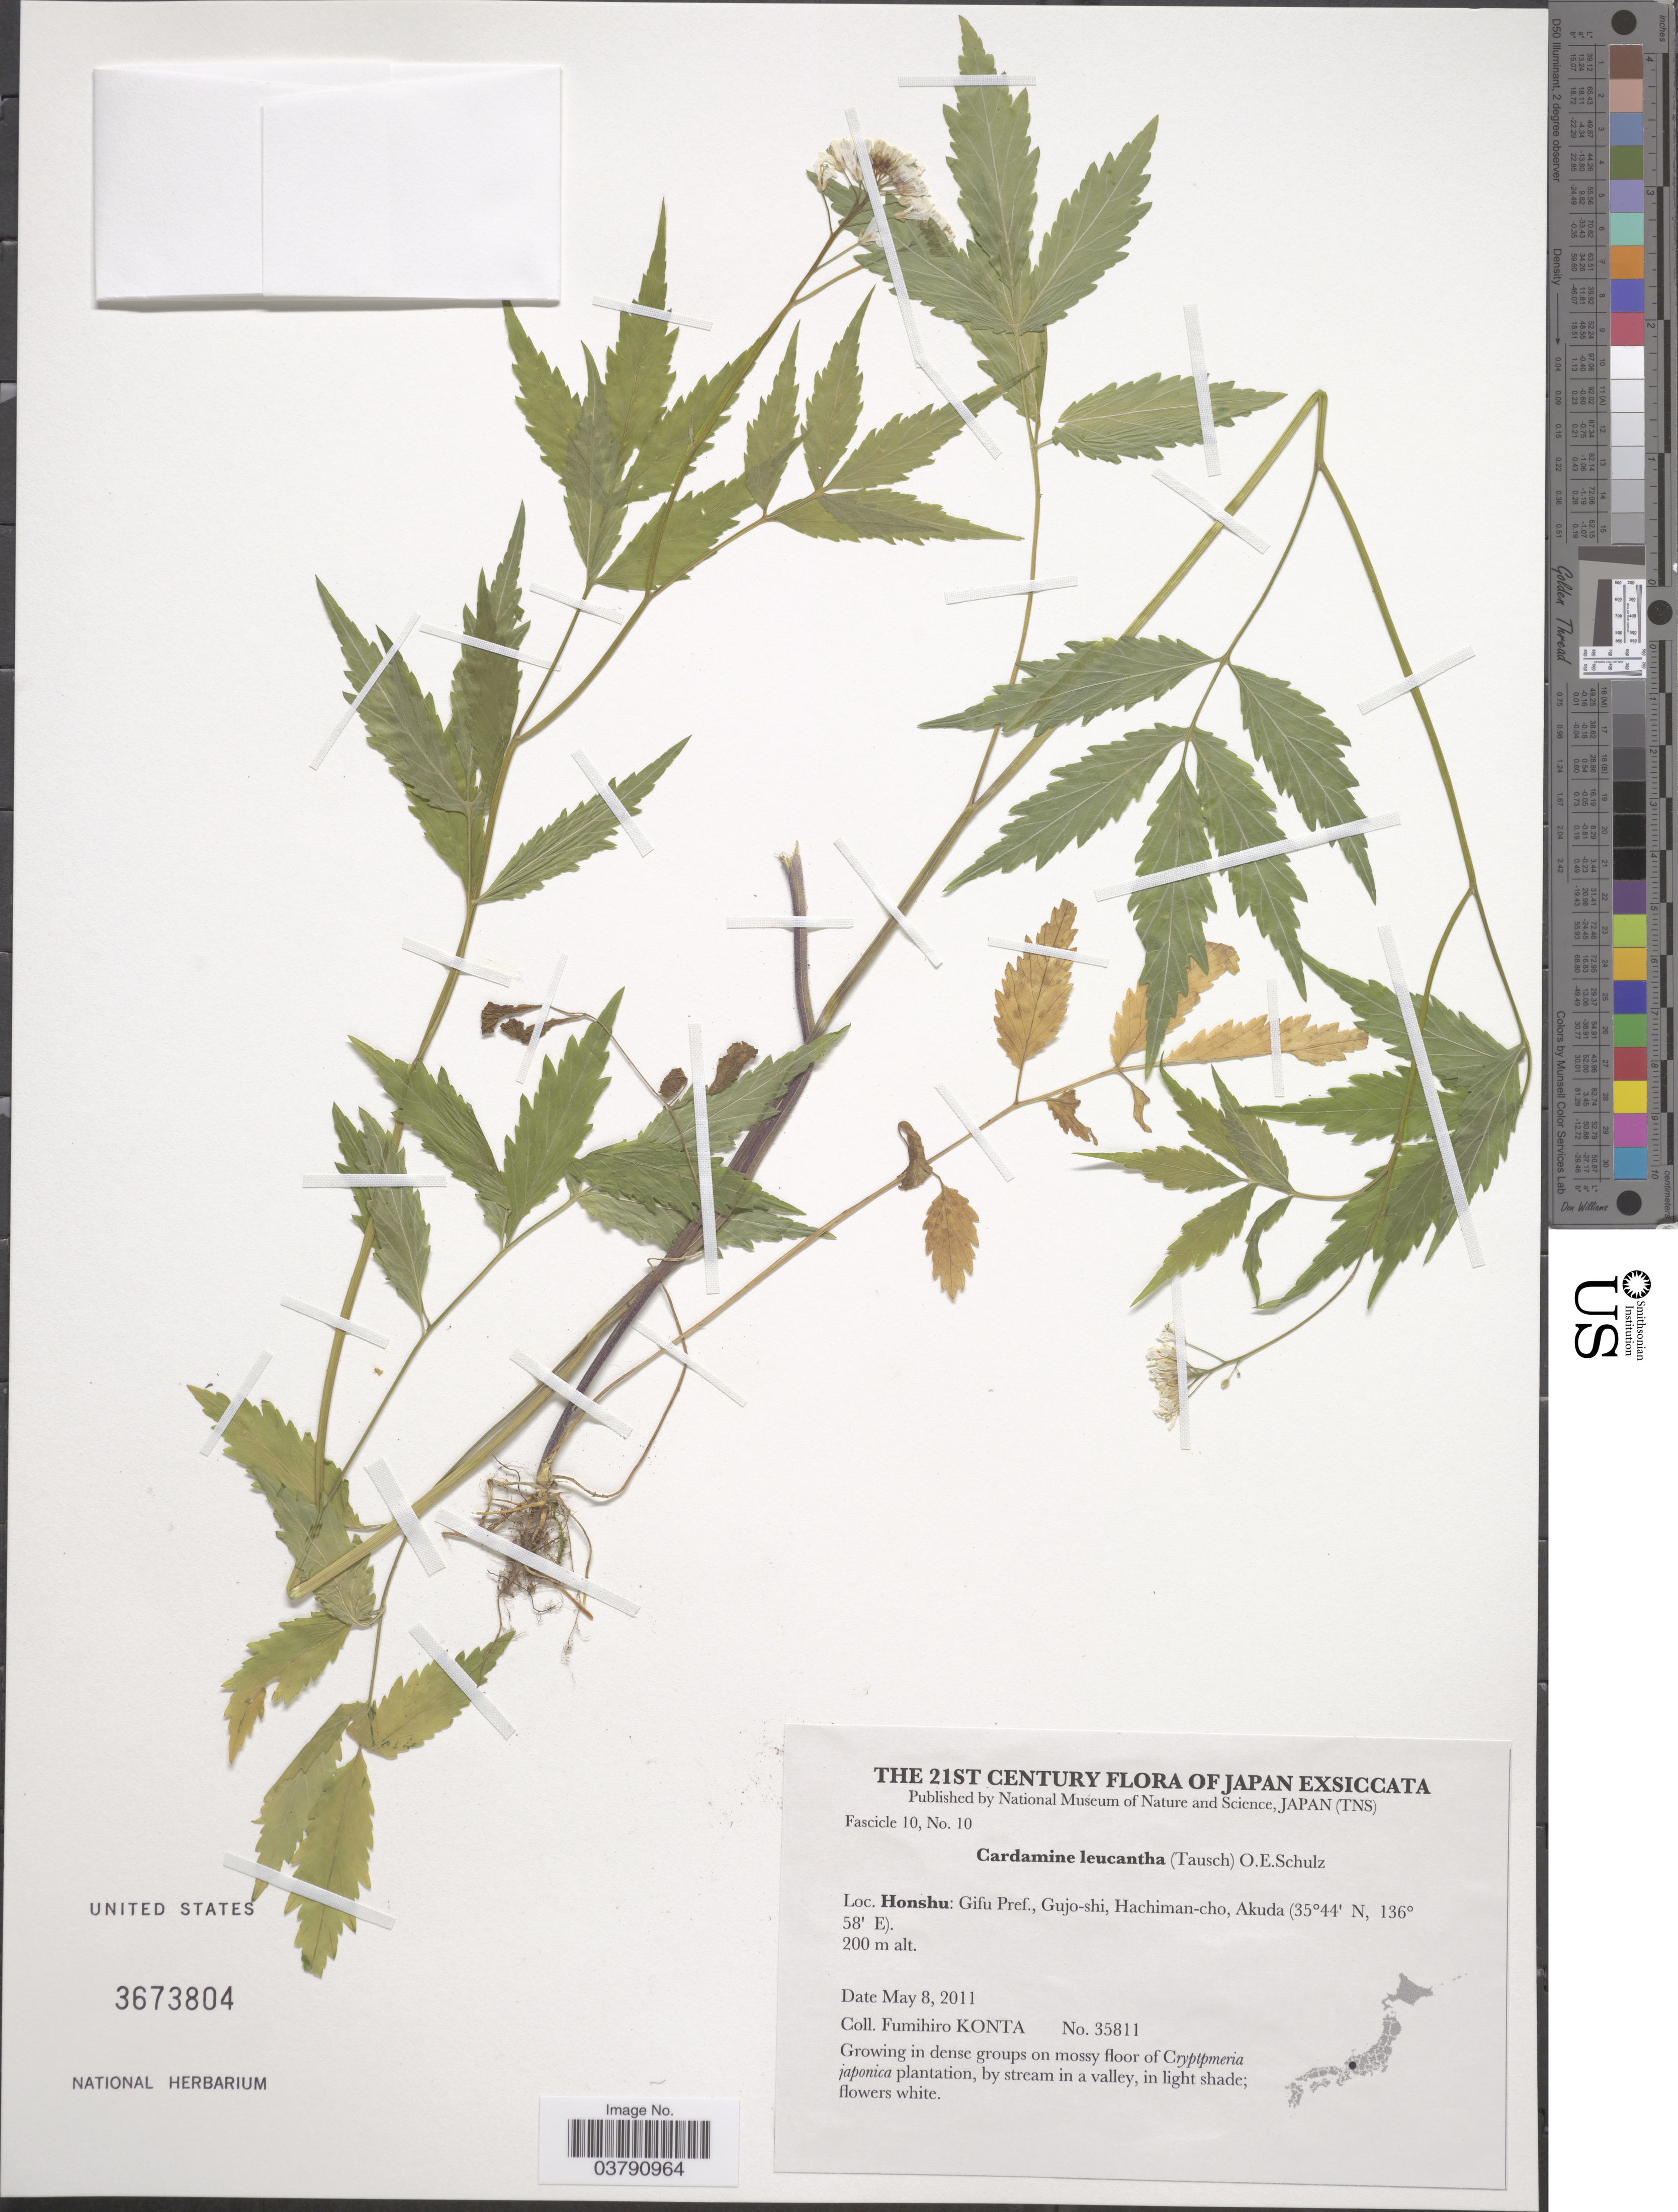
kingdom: Plantae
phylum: Tracheophyta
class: Magnoliopsida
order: Brassicales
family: Brassicaceae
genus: Cardamine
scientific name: Cardamine leucantha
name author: (Tausch) O.E. Schulz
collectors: F. Konta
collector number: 35811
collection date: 2011-05-08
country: Japan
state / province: Gihu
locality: Honshu: Gifu Pref., Gujo-shi, Hachiman-cho, Akuda.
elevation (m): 200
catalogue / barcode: US 3673804